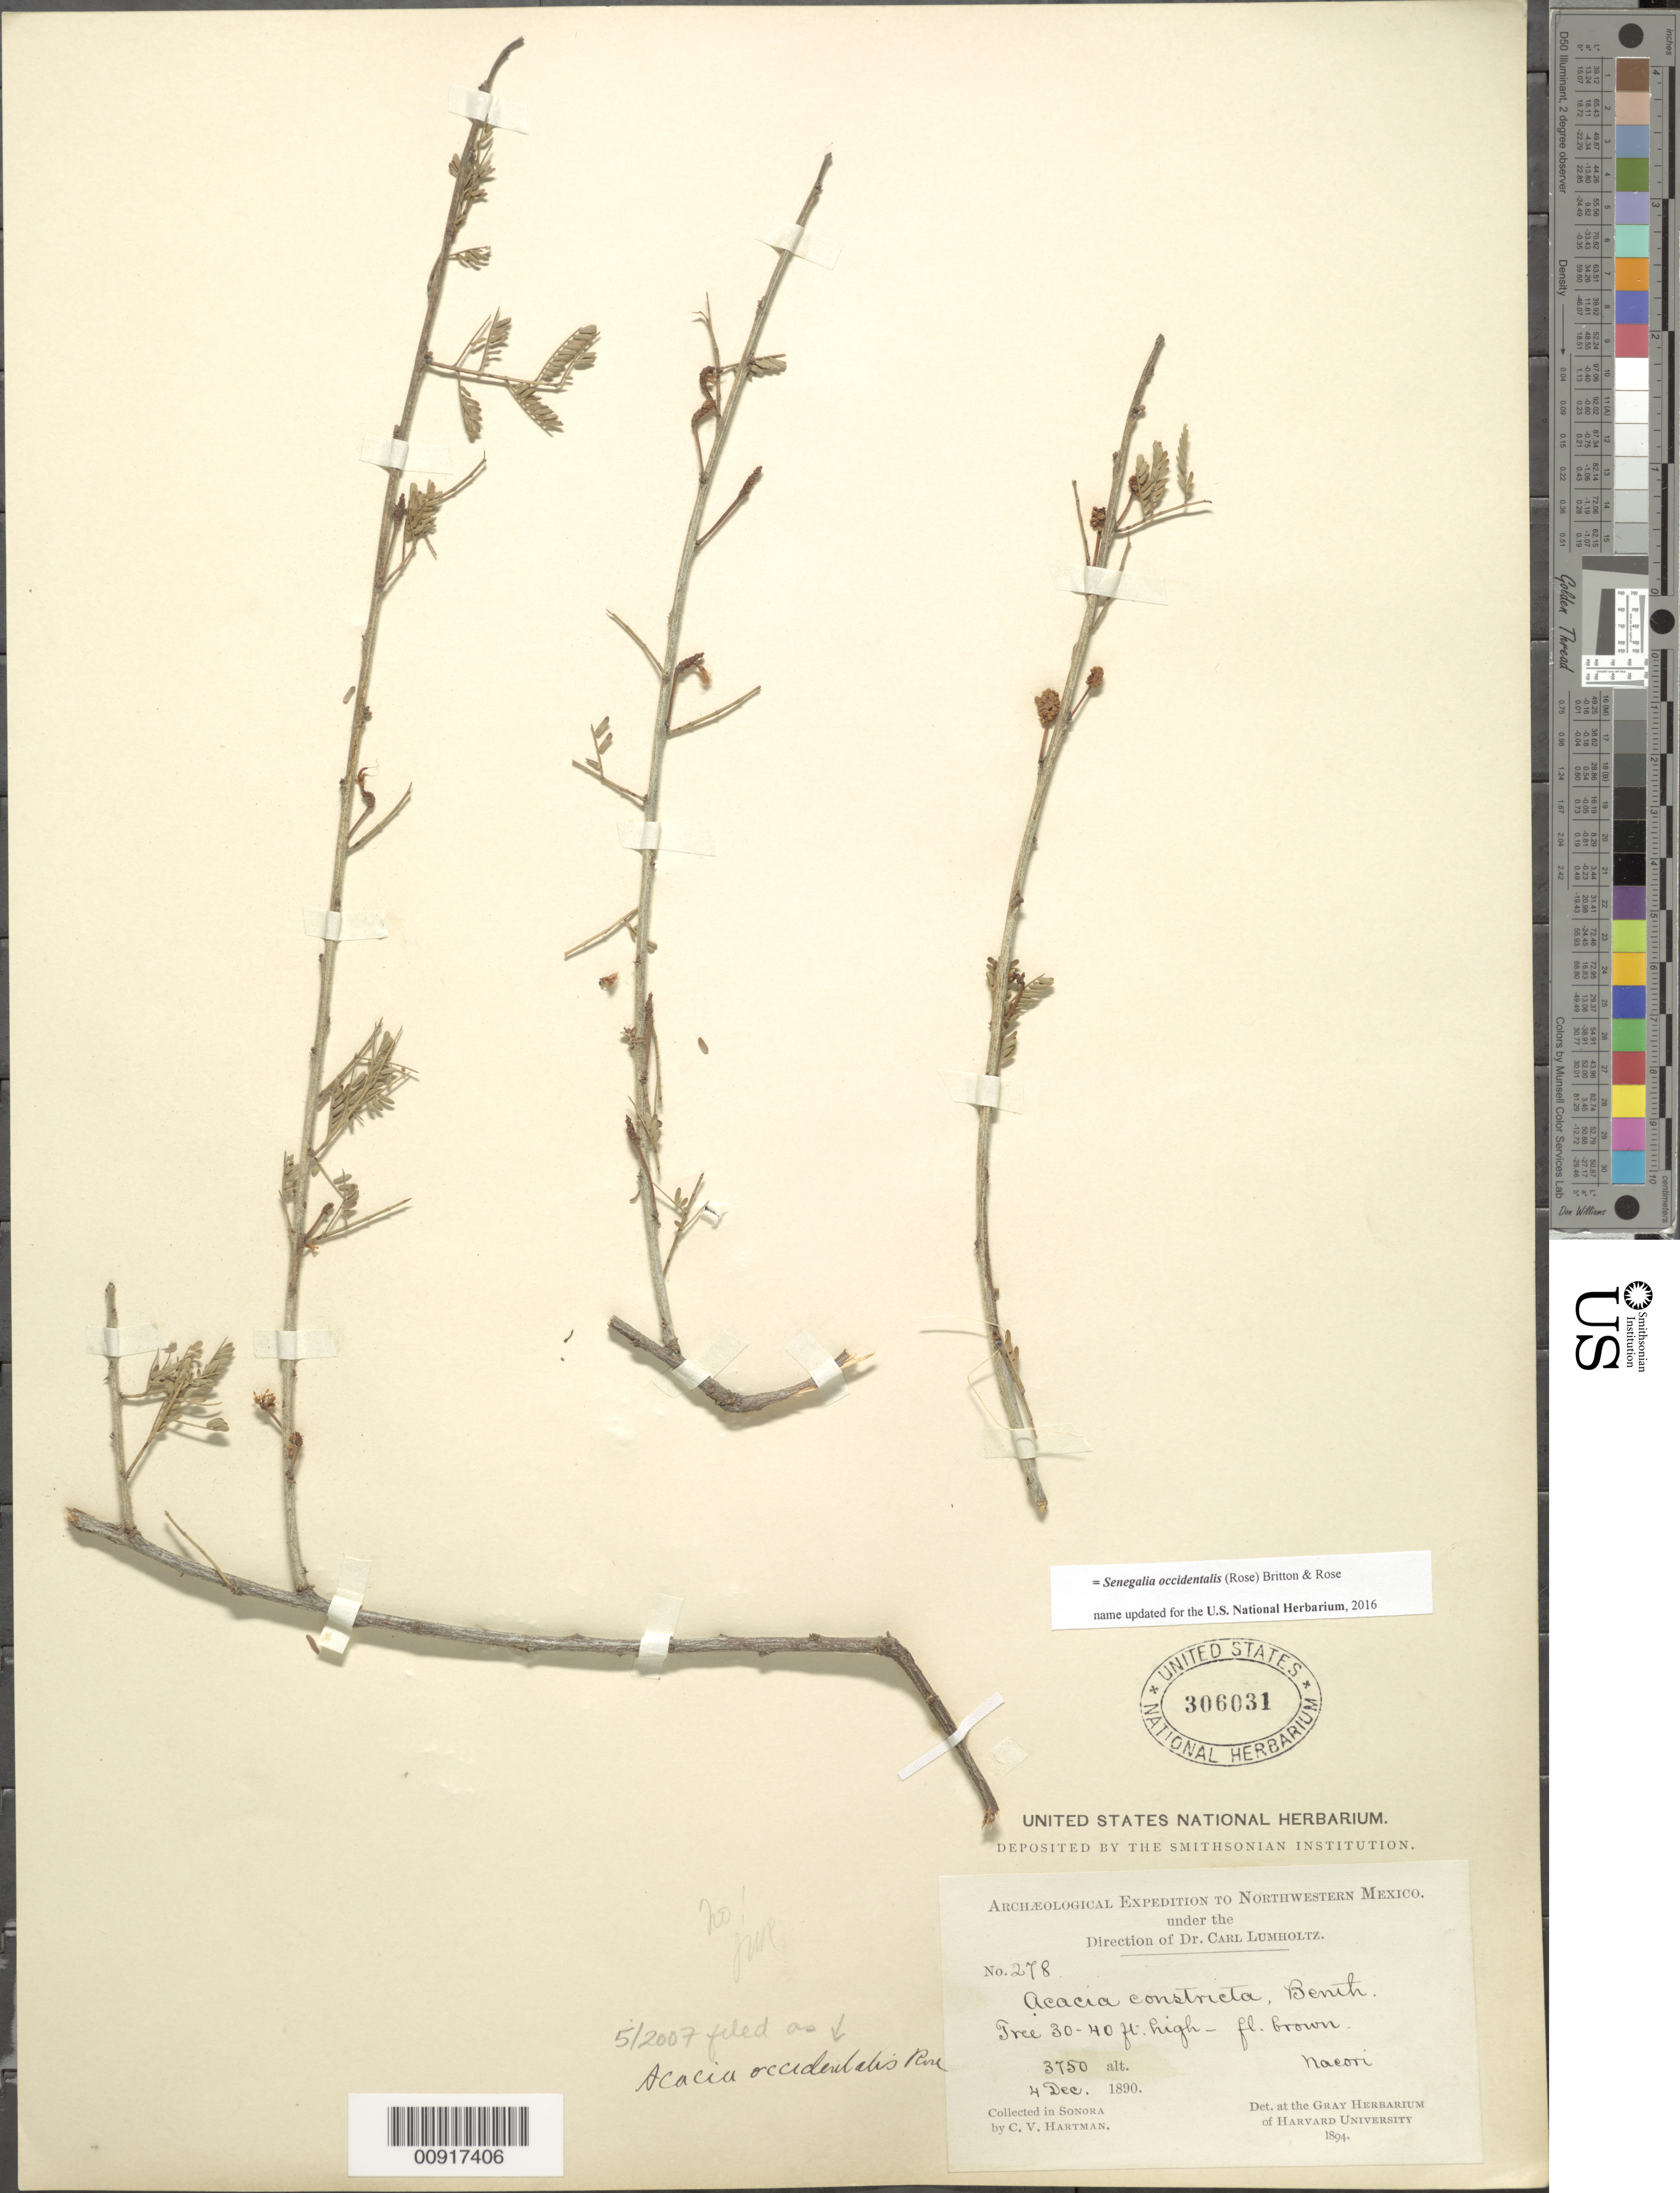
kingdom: Plantae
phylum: Tracheophyta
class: Magnoliopsida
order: Fabales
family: Fabaceae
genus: Senegalia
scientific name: Senegalia occidentalis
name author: (Rose) Britton & Rose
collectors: C. V. Hartman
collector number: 278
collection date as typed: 04 Dec 1890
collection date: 1890-12-04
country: Mexico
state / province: Sonora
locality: Nacori.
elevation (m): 1143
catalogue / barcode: US 306031